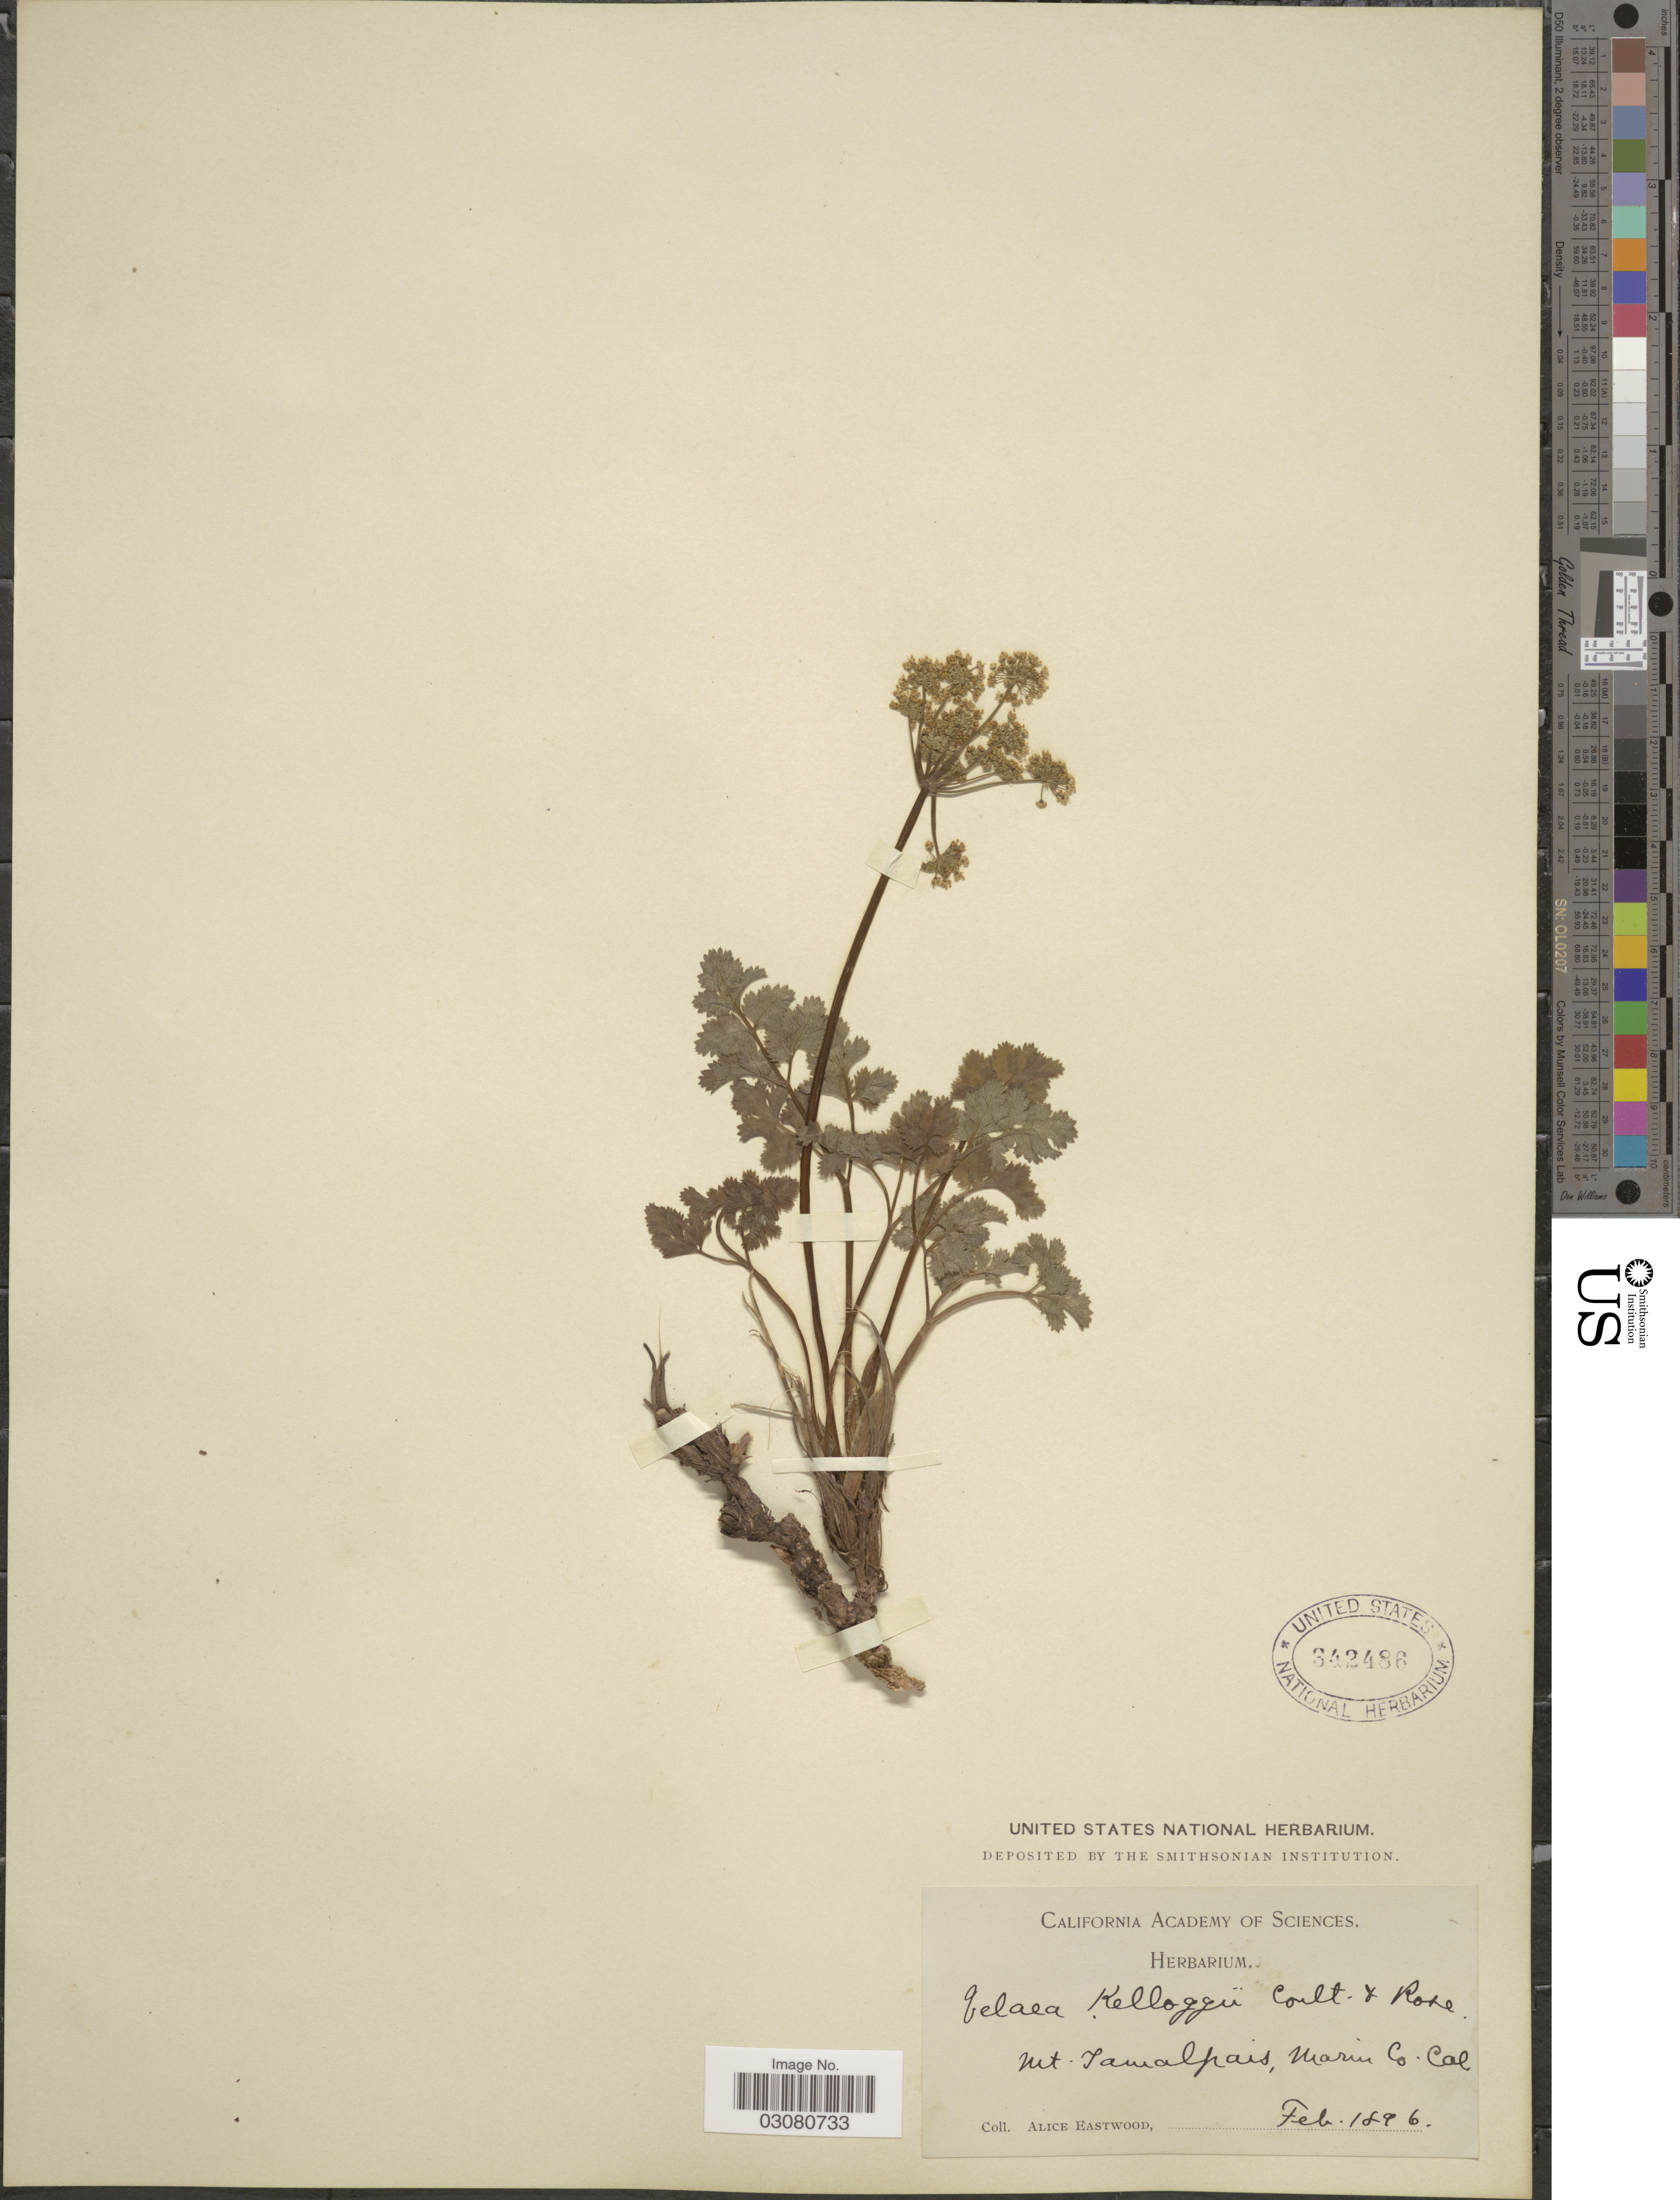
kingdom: Plantae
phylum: Tracheophyta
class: Magnoliopsida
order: Apiales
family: Apiaceae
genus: Drudeophytum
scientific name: Drudeophytum kelloggii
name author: (A. Gray) J.M. Coult. & Rose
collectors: A. Eastwood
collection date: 1896-02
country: United States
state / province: California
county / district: Marin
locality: Mt. Tamalpais, Marin Co., Cal.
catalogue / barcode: US 342486